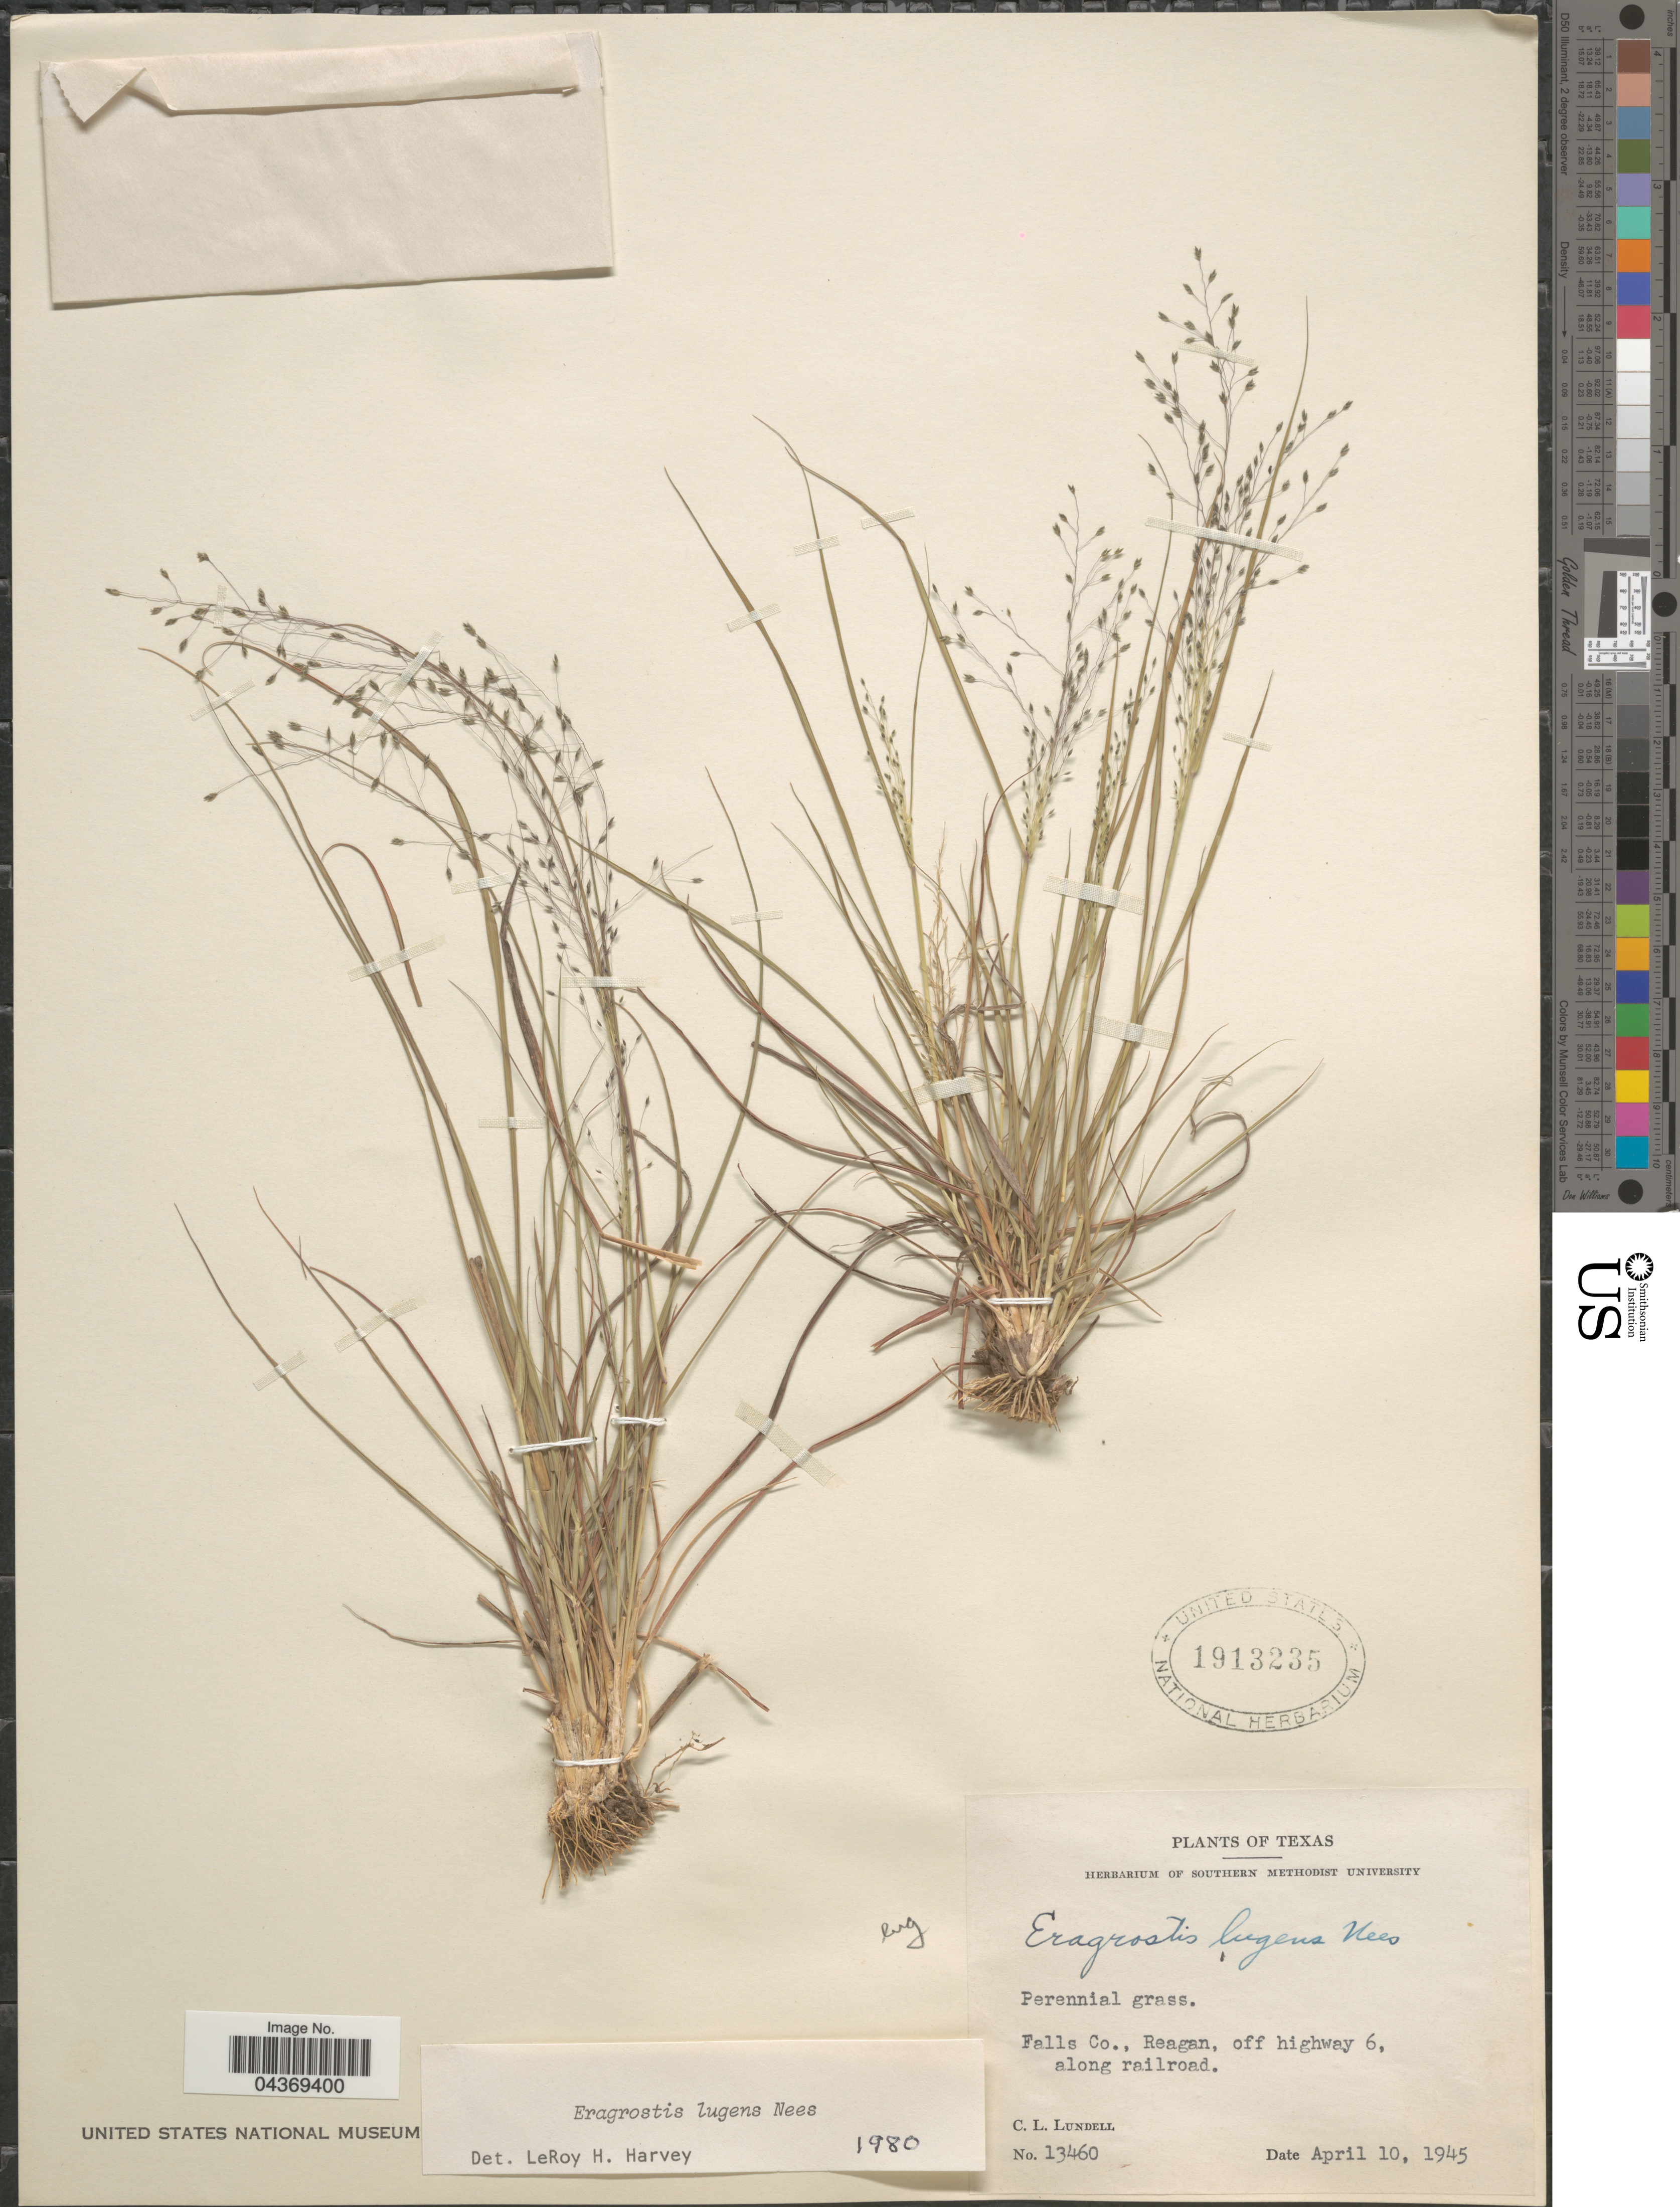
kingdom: Plantae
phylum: Tracheophyta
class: Liliopsida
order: Poales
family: Poaceae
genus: Eragrostis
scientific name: Eragrostis lugens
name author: Nees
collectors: C. L. Lundell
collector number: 13460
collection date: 1945-04-10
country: United States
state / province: Texas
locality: Falls Co., Reagan, off highway 6, along railroad.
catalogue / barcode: US 1913235